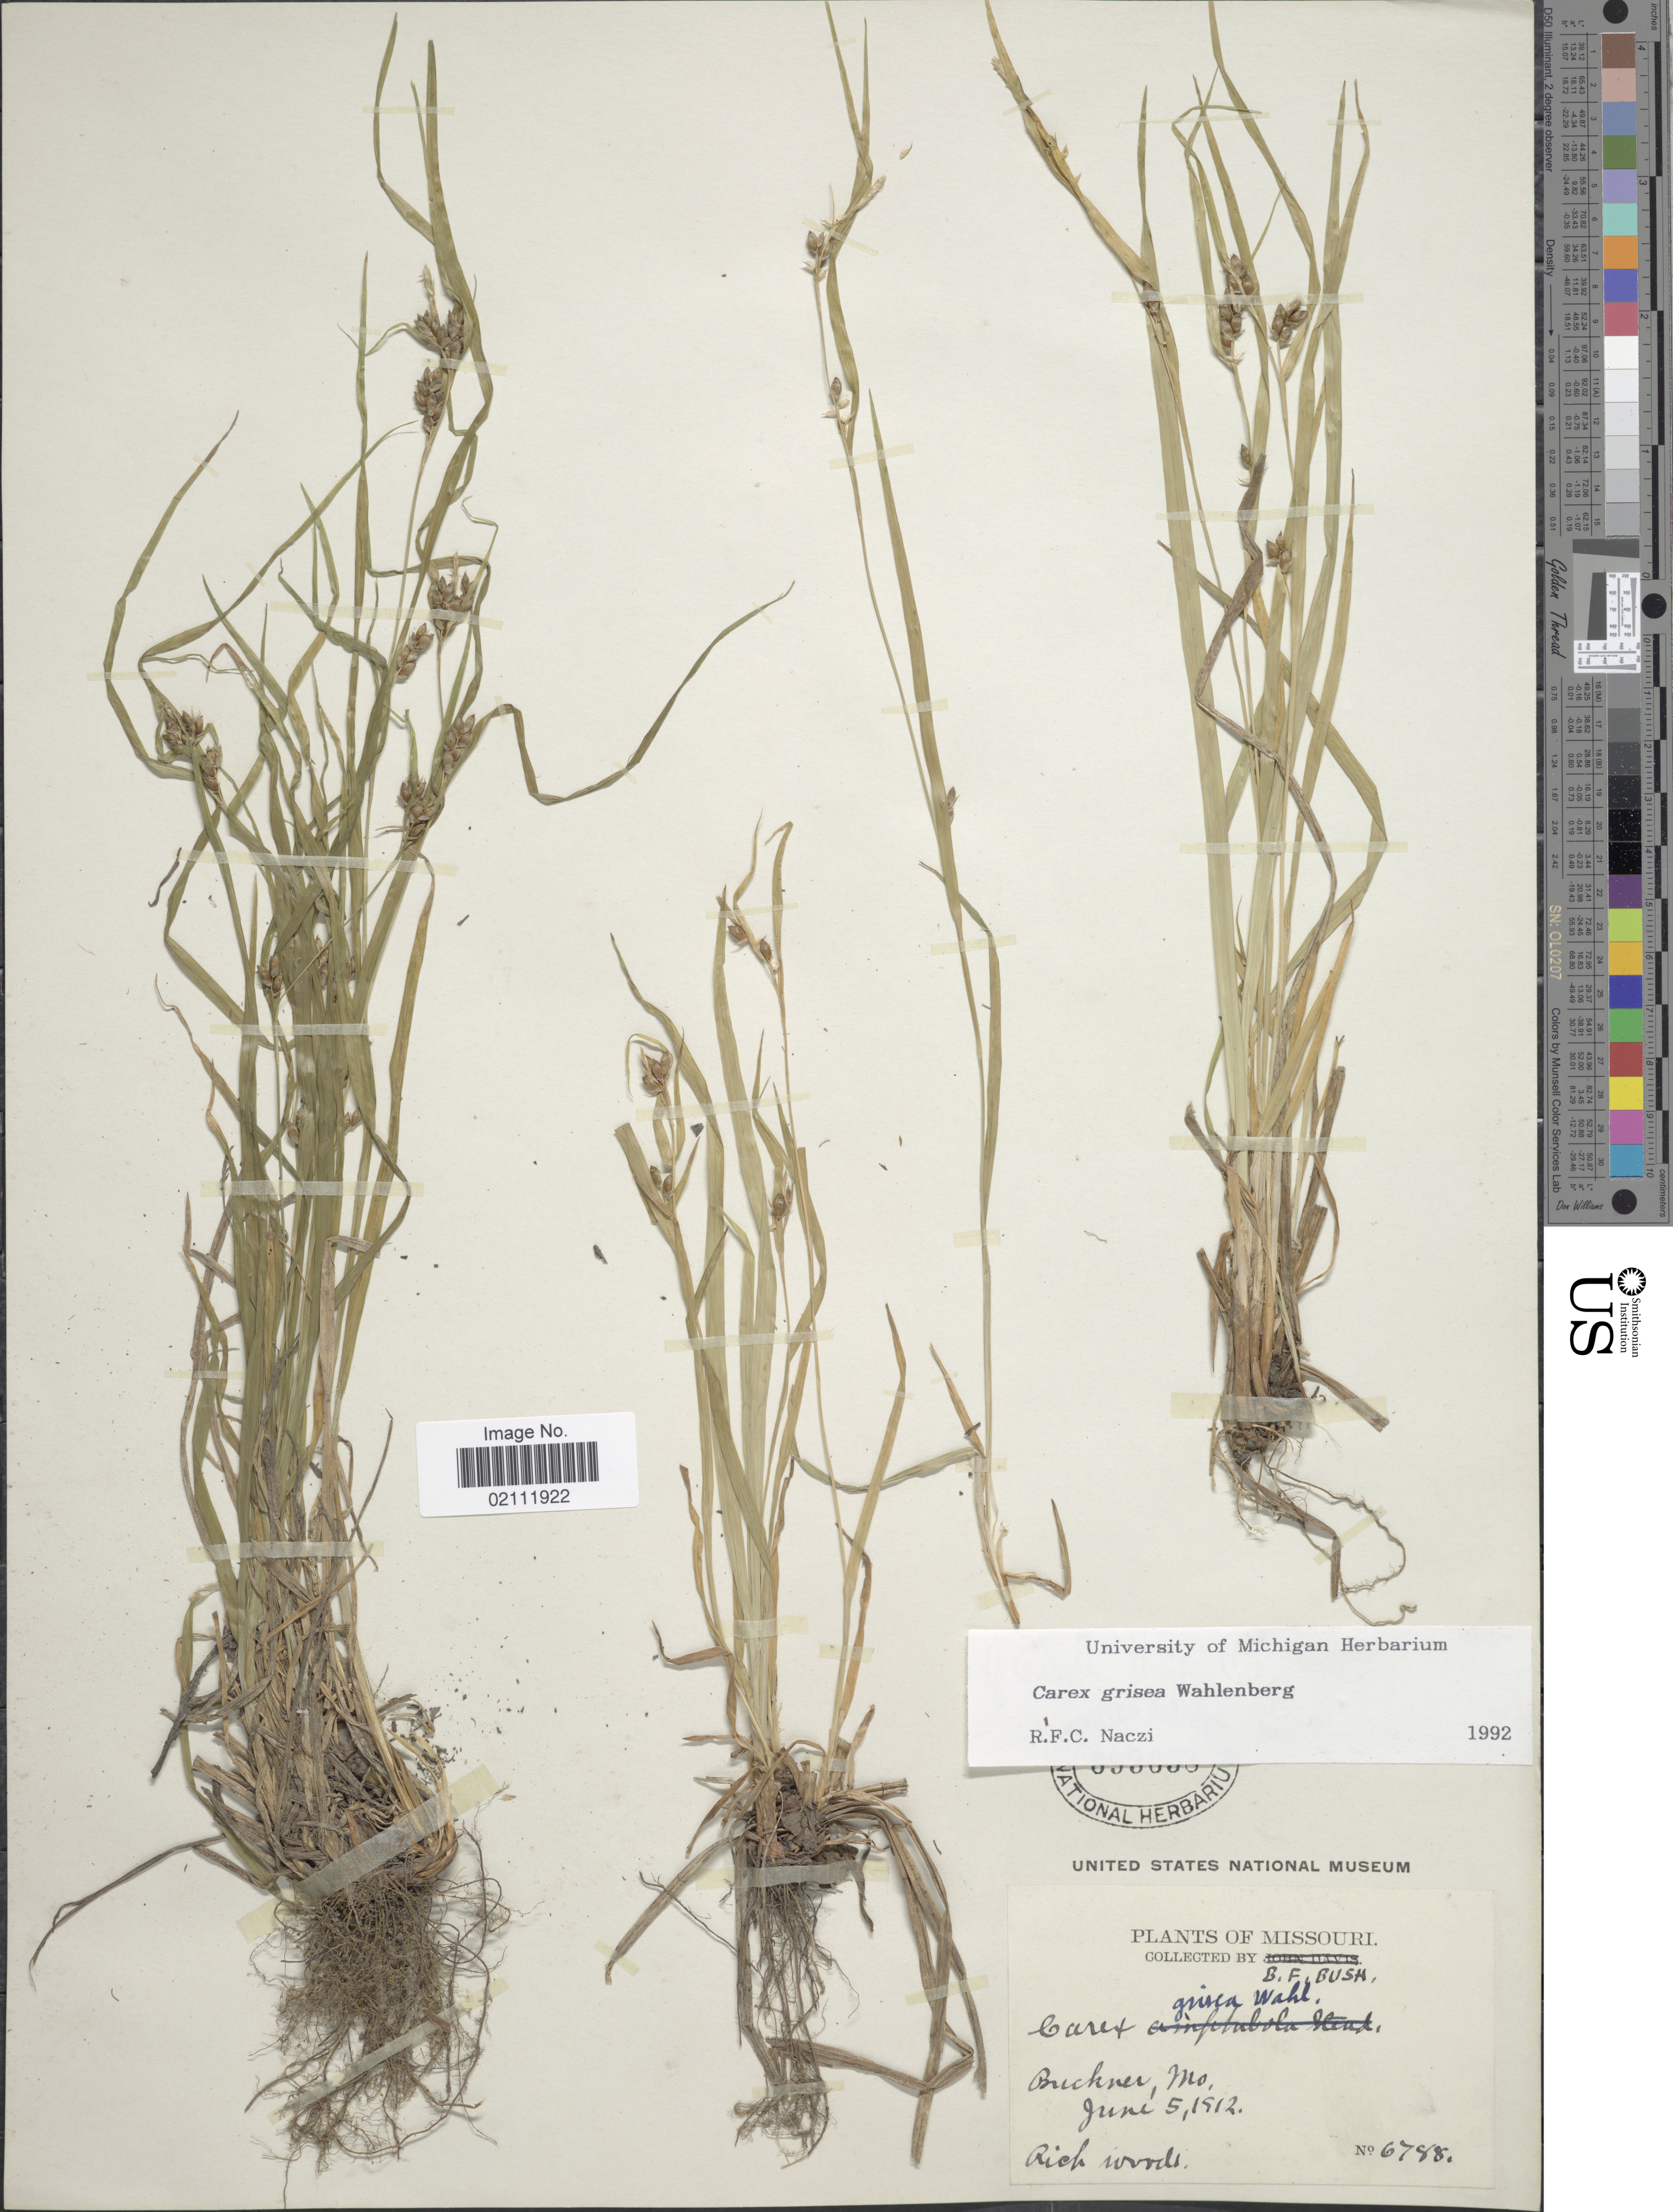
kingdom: Plantae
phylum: Tracheophyta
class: Liliopsida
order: Poales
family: Cyperaceae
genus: Carex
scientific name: Carex grisea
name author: Wahlenb.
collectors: B. F. Bush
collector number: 6788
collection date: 1912-06-05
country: United States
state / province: Missouri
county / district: Jackson County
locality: Buckner